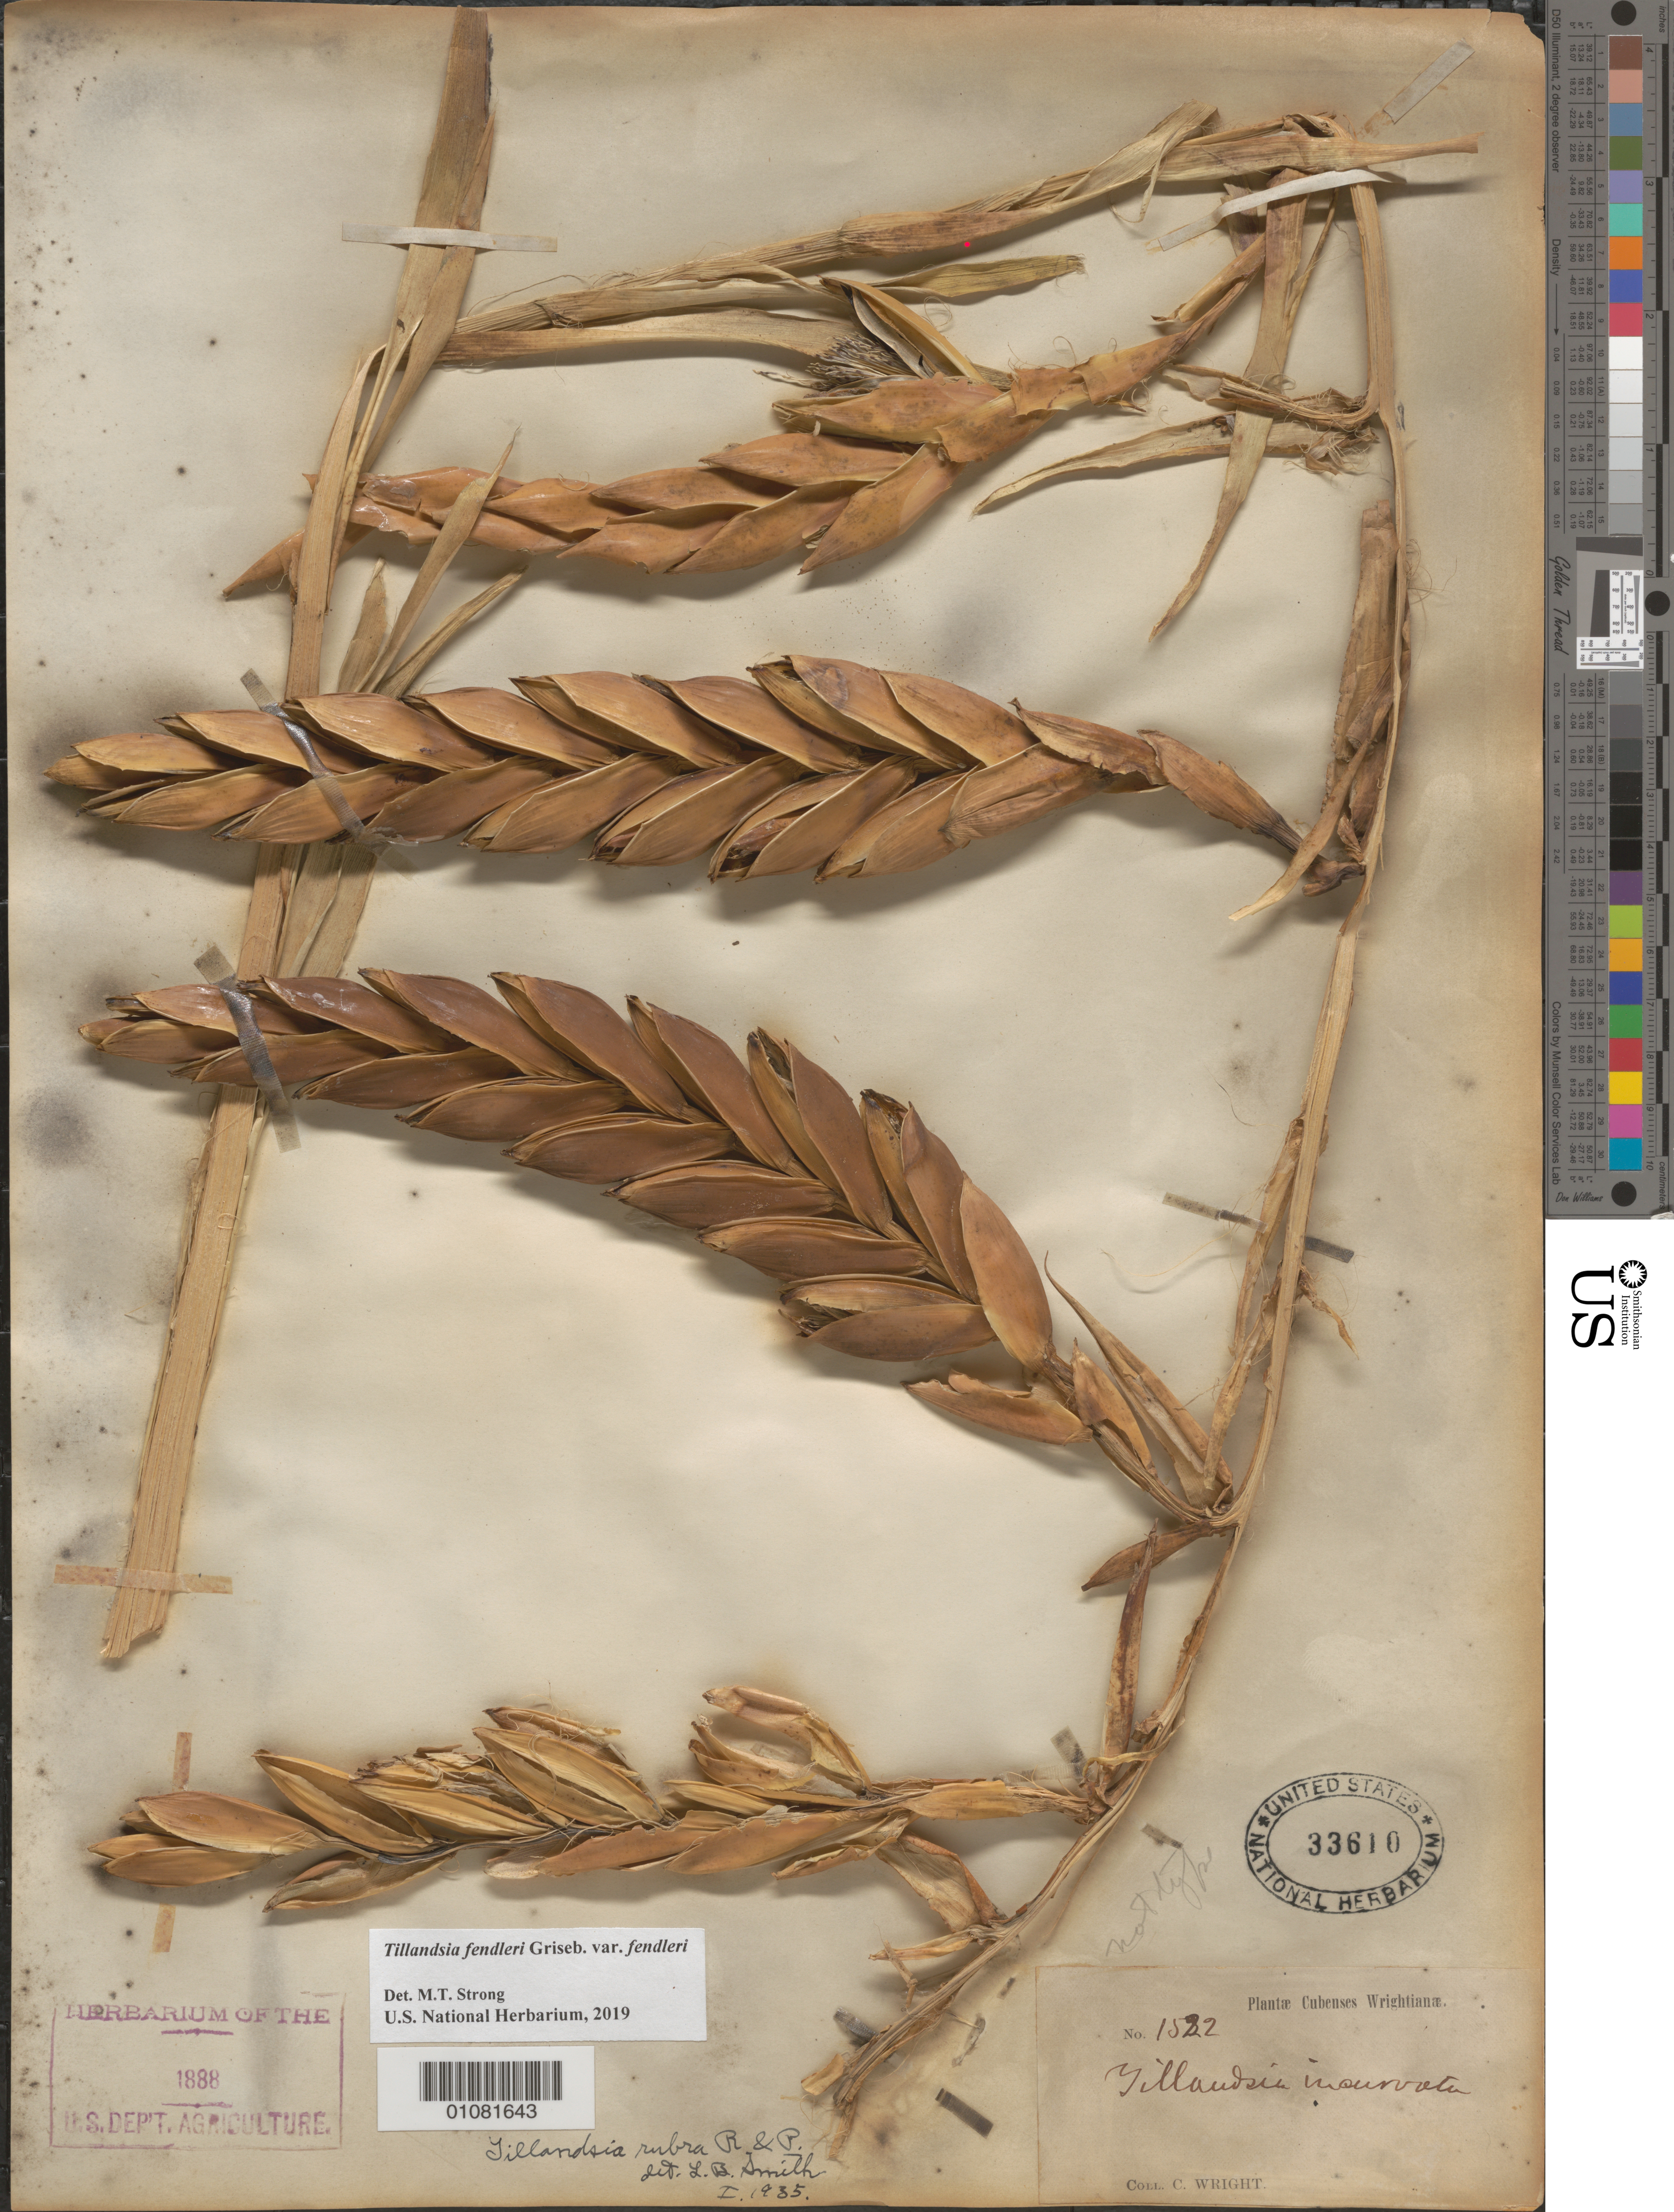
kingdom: Plantae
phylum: Tracheophyta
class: Liliopsida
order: Poales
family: Bromeliaceae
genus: Tillandsia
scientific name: Tillandsia fendleri var. fendleri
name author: Griseb.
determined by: Strong, Mark T., (BOT), Smithsonian Institution - National Museum of Natural History (UNITED STATES)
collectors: C. Wright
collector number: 1522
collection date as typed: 1800 to 1899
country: Cuba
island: Cuba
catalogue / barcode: US 33610